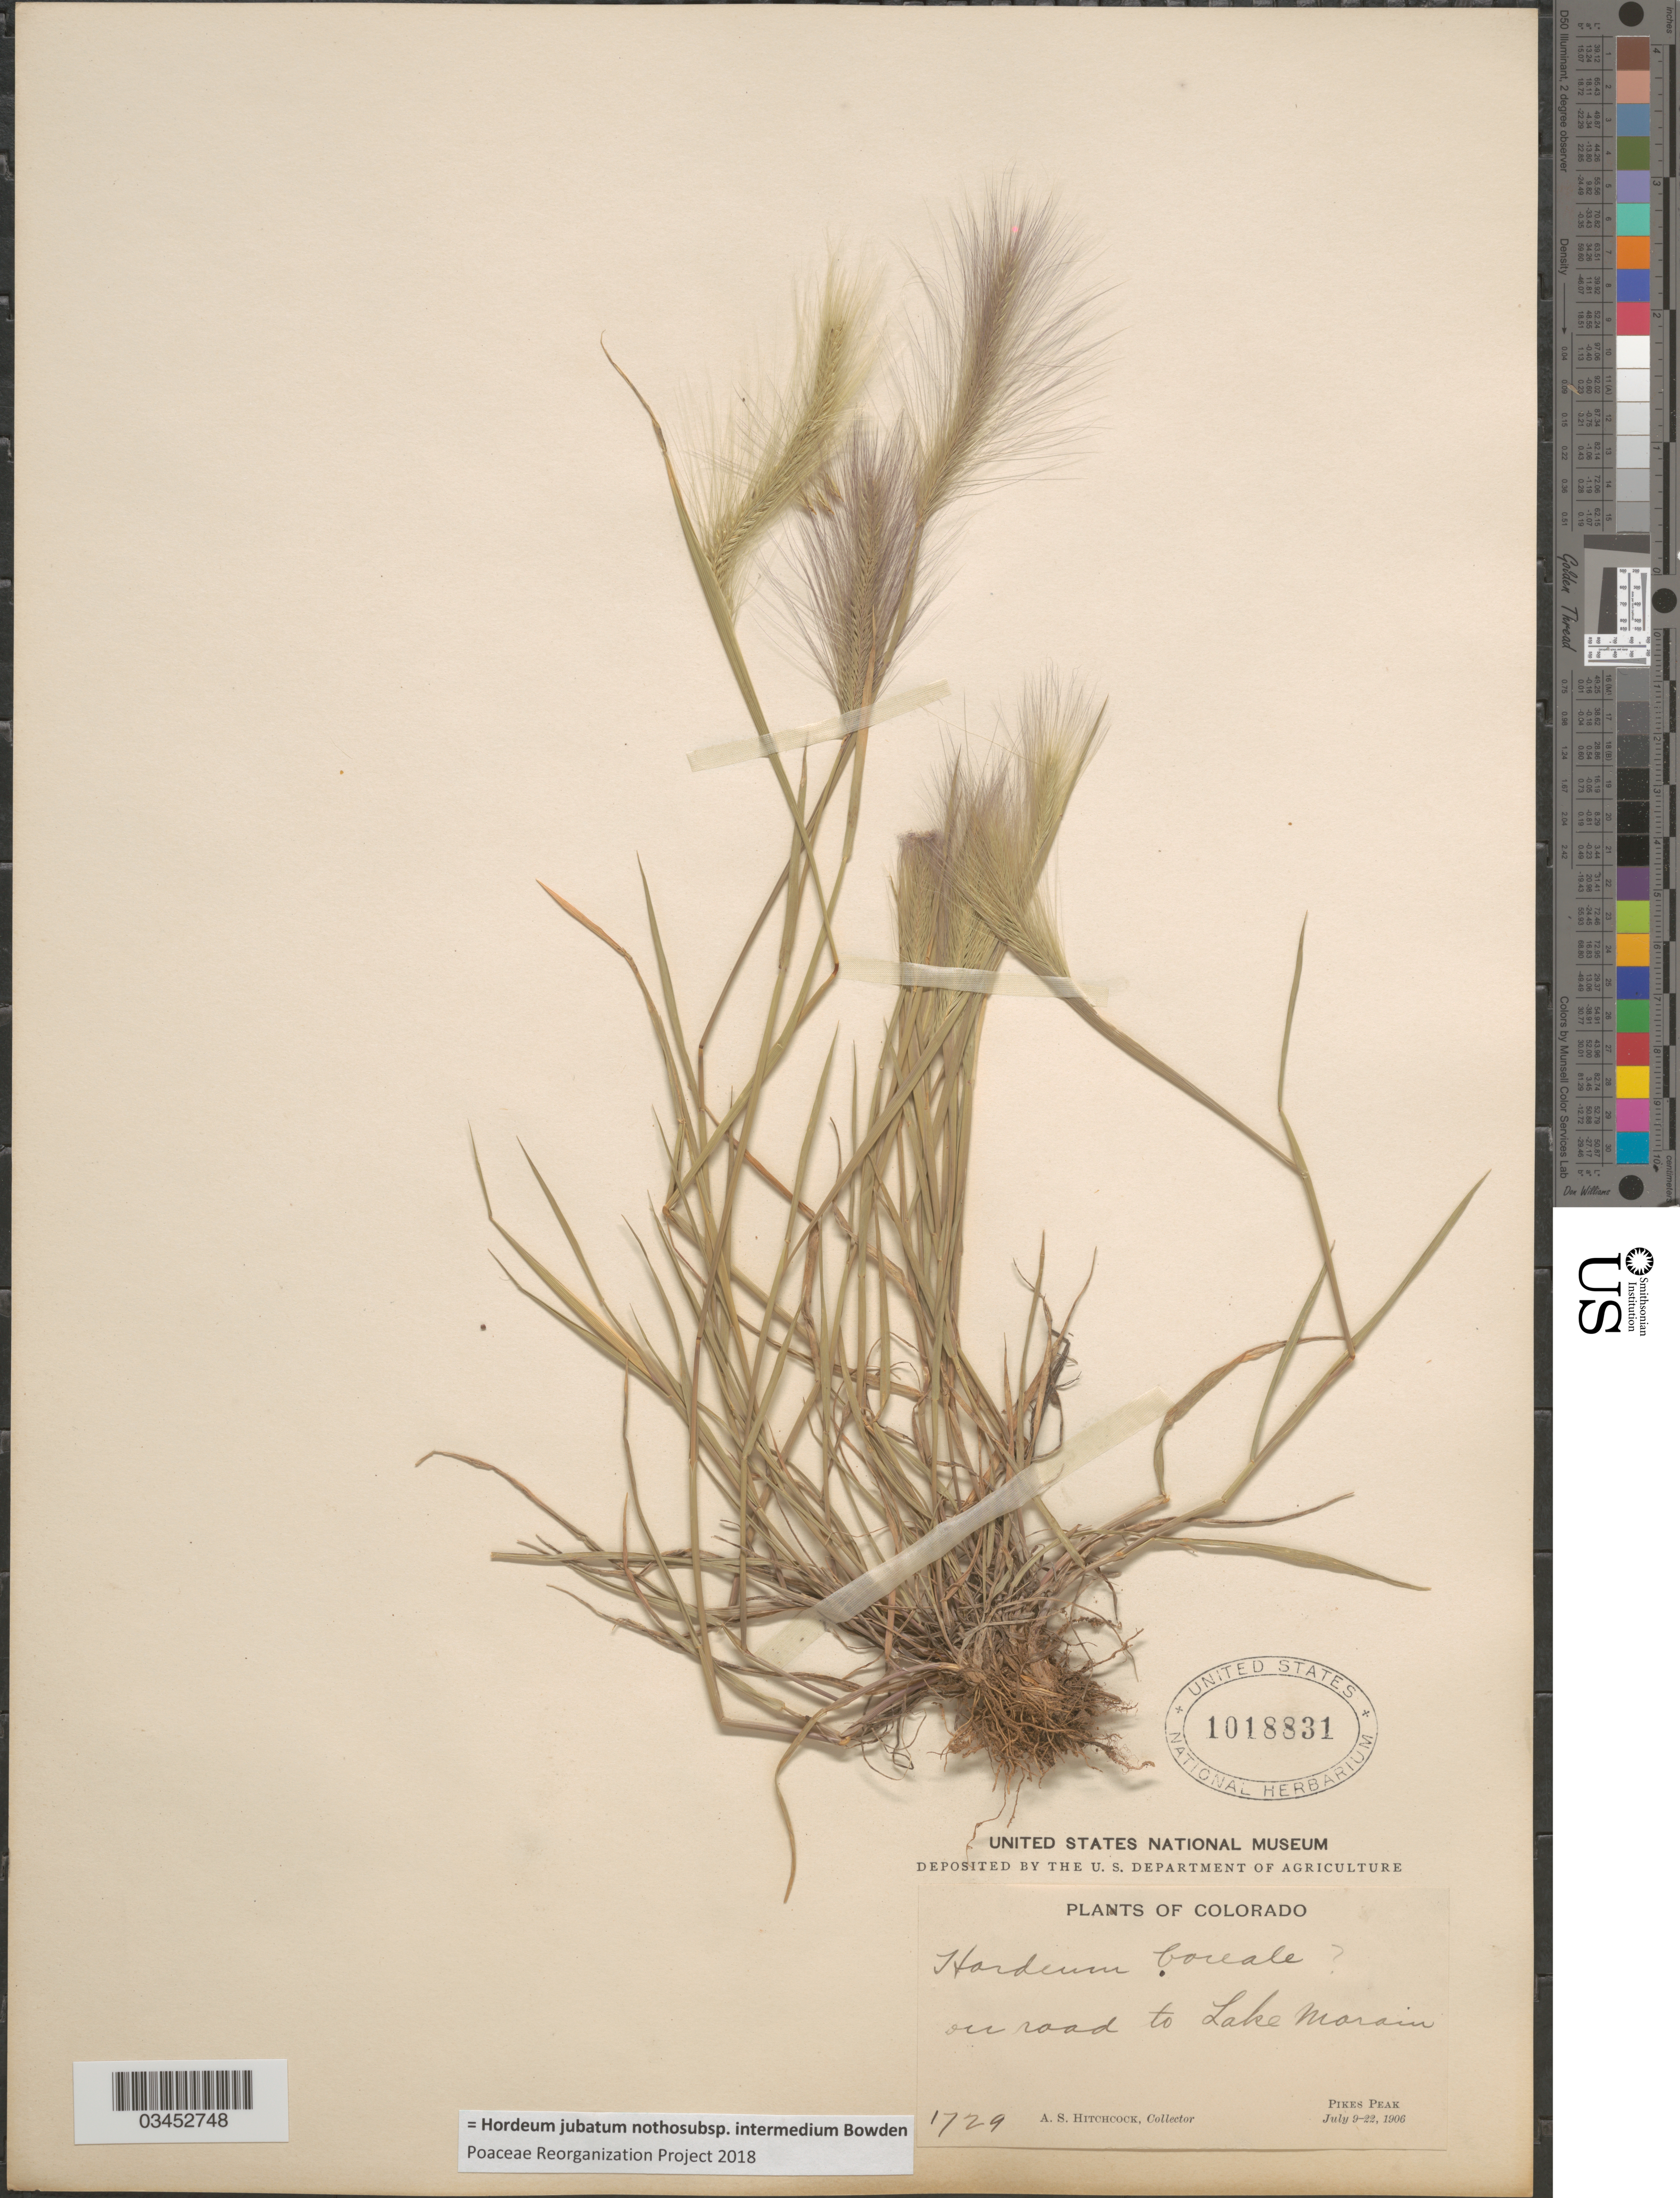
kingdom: Plantae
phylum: Tracheophyta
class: Liliopsida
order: Poales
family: Poaceae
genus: Hordeum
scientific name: Hordeum jubatum nothosubsp. intermedium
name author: Bowden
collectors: A. S. Hitchcock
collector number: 1729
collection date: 1906-07-09/1906-07-22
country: United States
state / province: Colorado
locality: On road to Lake Morain. Pikes Peak.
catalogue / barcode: US 1018831